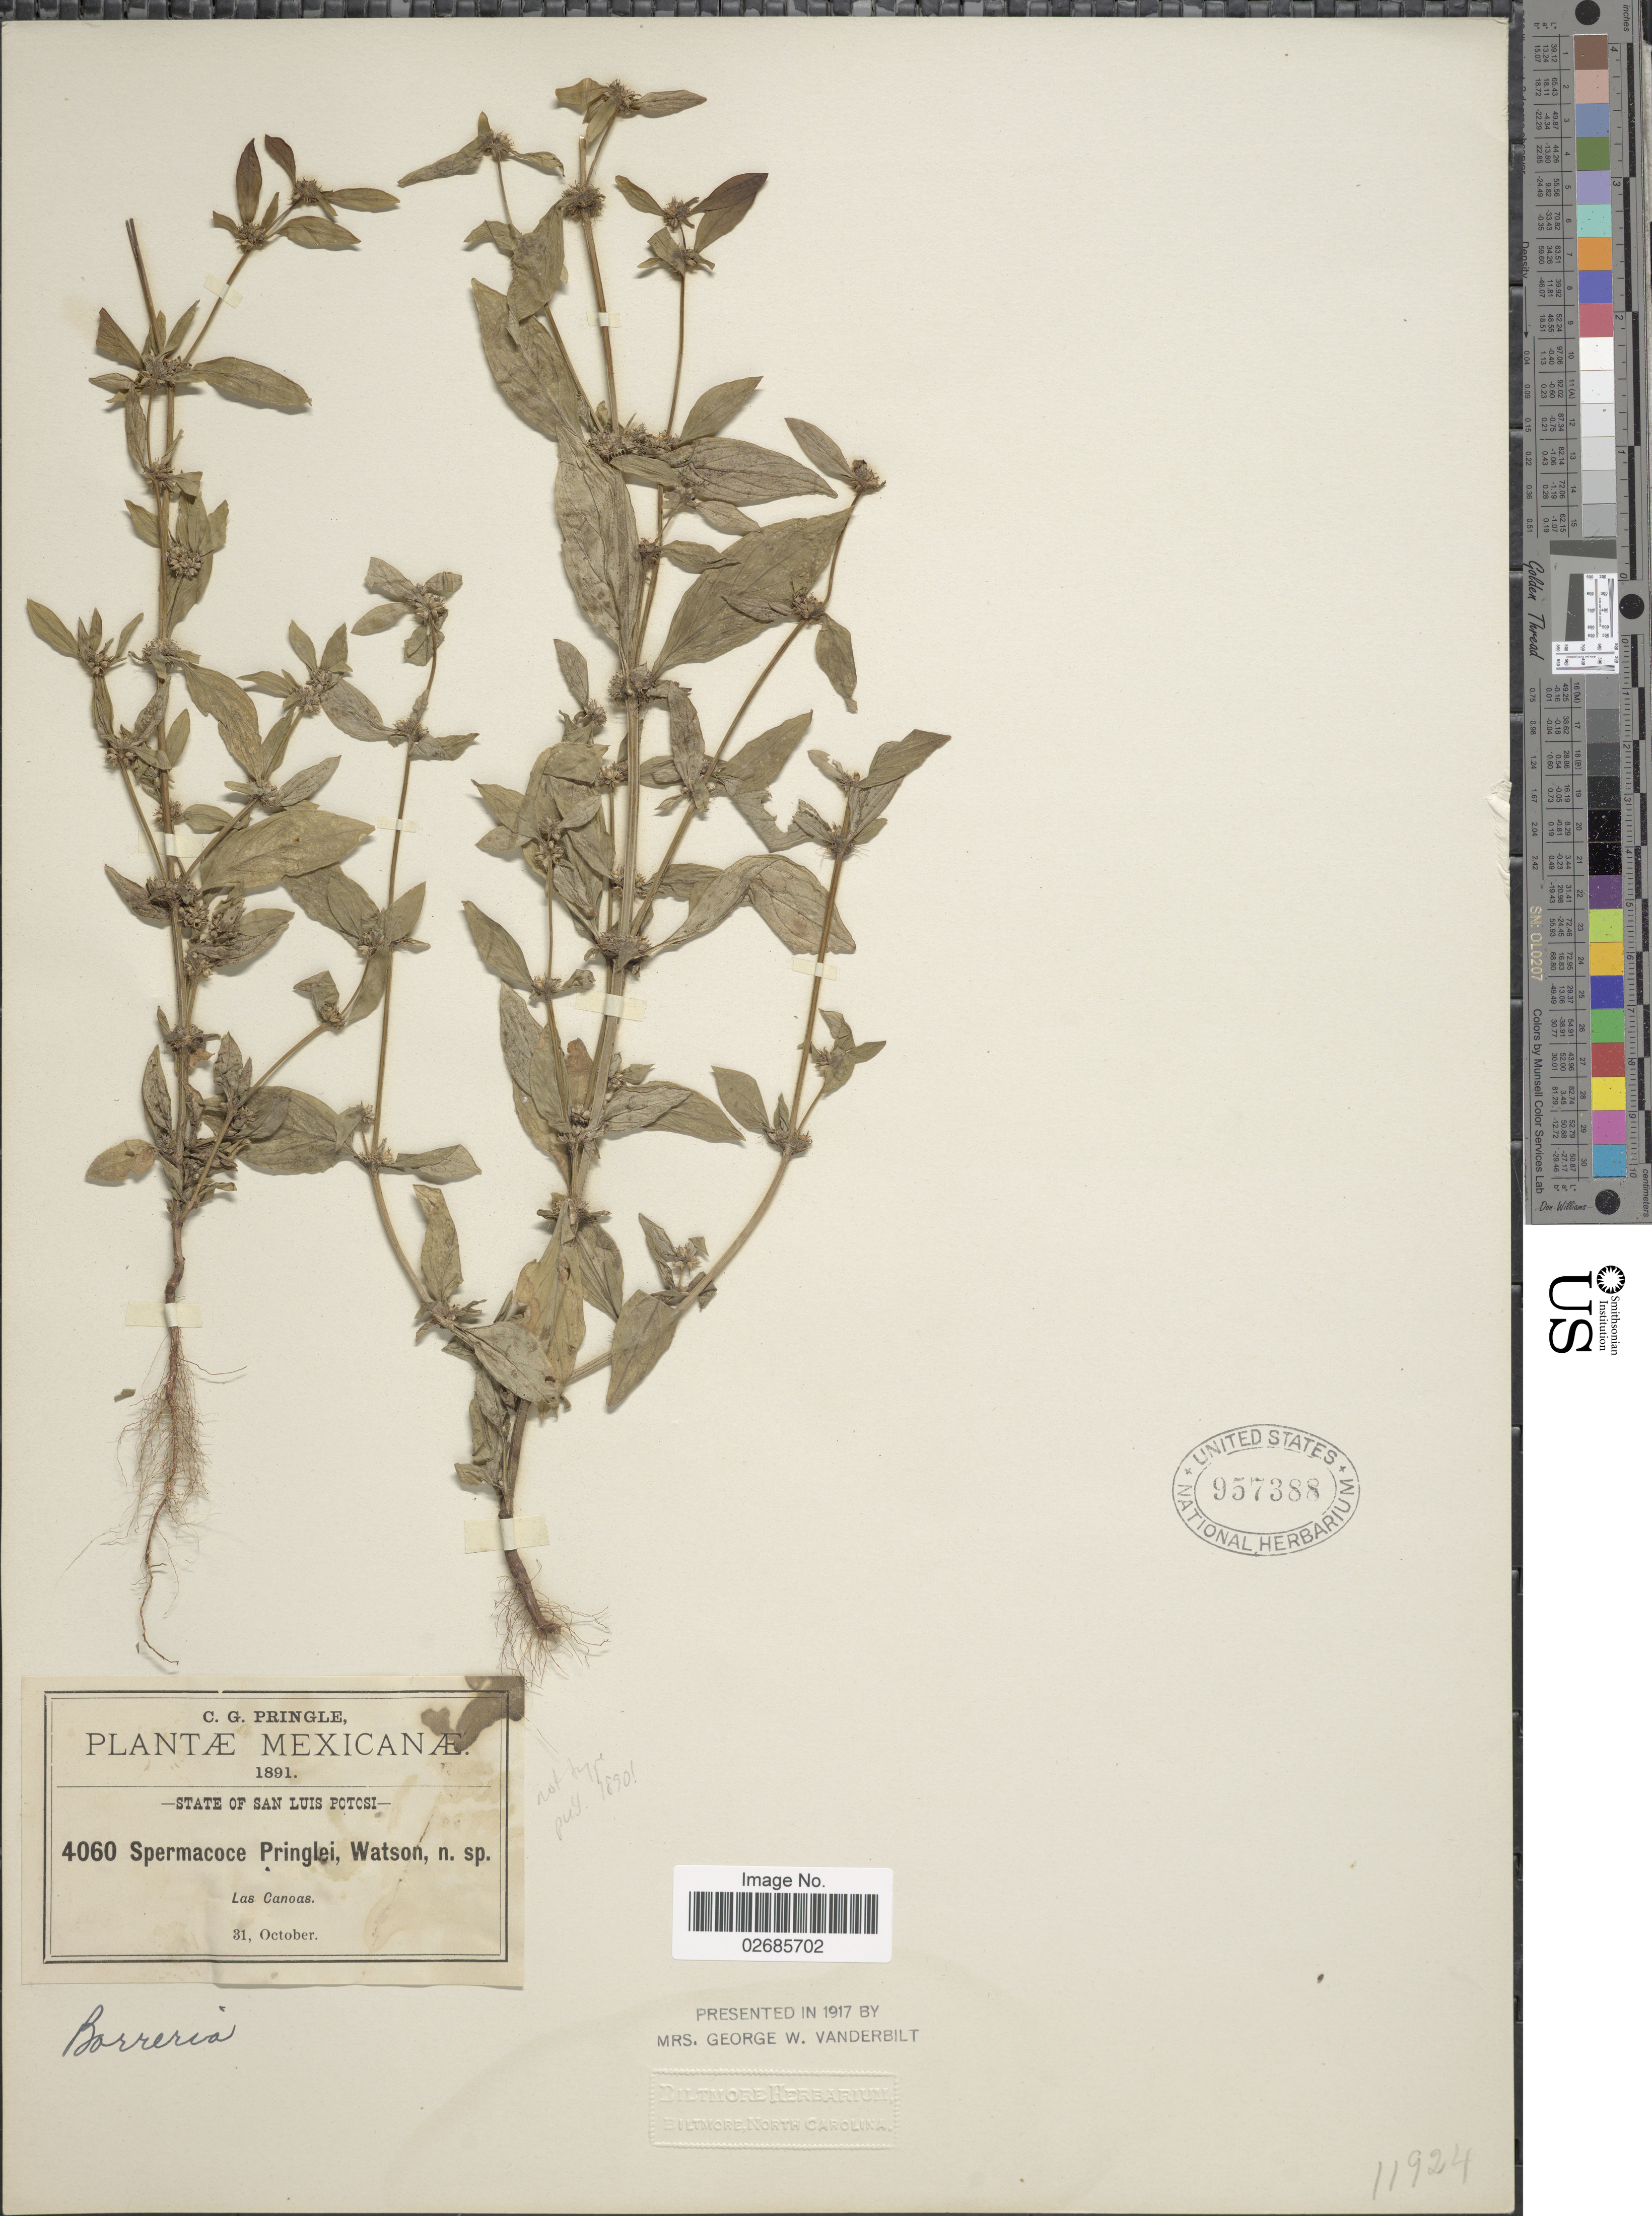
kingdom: Plantae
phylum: Tracheophyta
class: Magnoliopsida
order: Gentianales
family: Rubiaceae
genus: Borreria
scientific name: Borreria pringlei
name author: S. Watson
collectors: C. G. Pringle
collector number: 4060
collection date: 1891-10-31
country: Mexico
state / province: San Luis Potosí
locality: Las Canoas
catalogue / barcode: US 957388